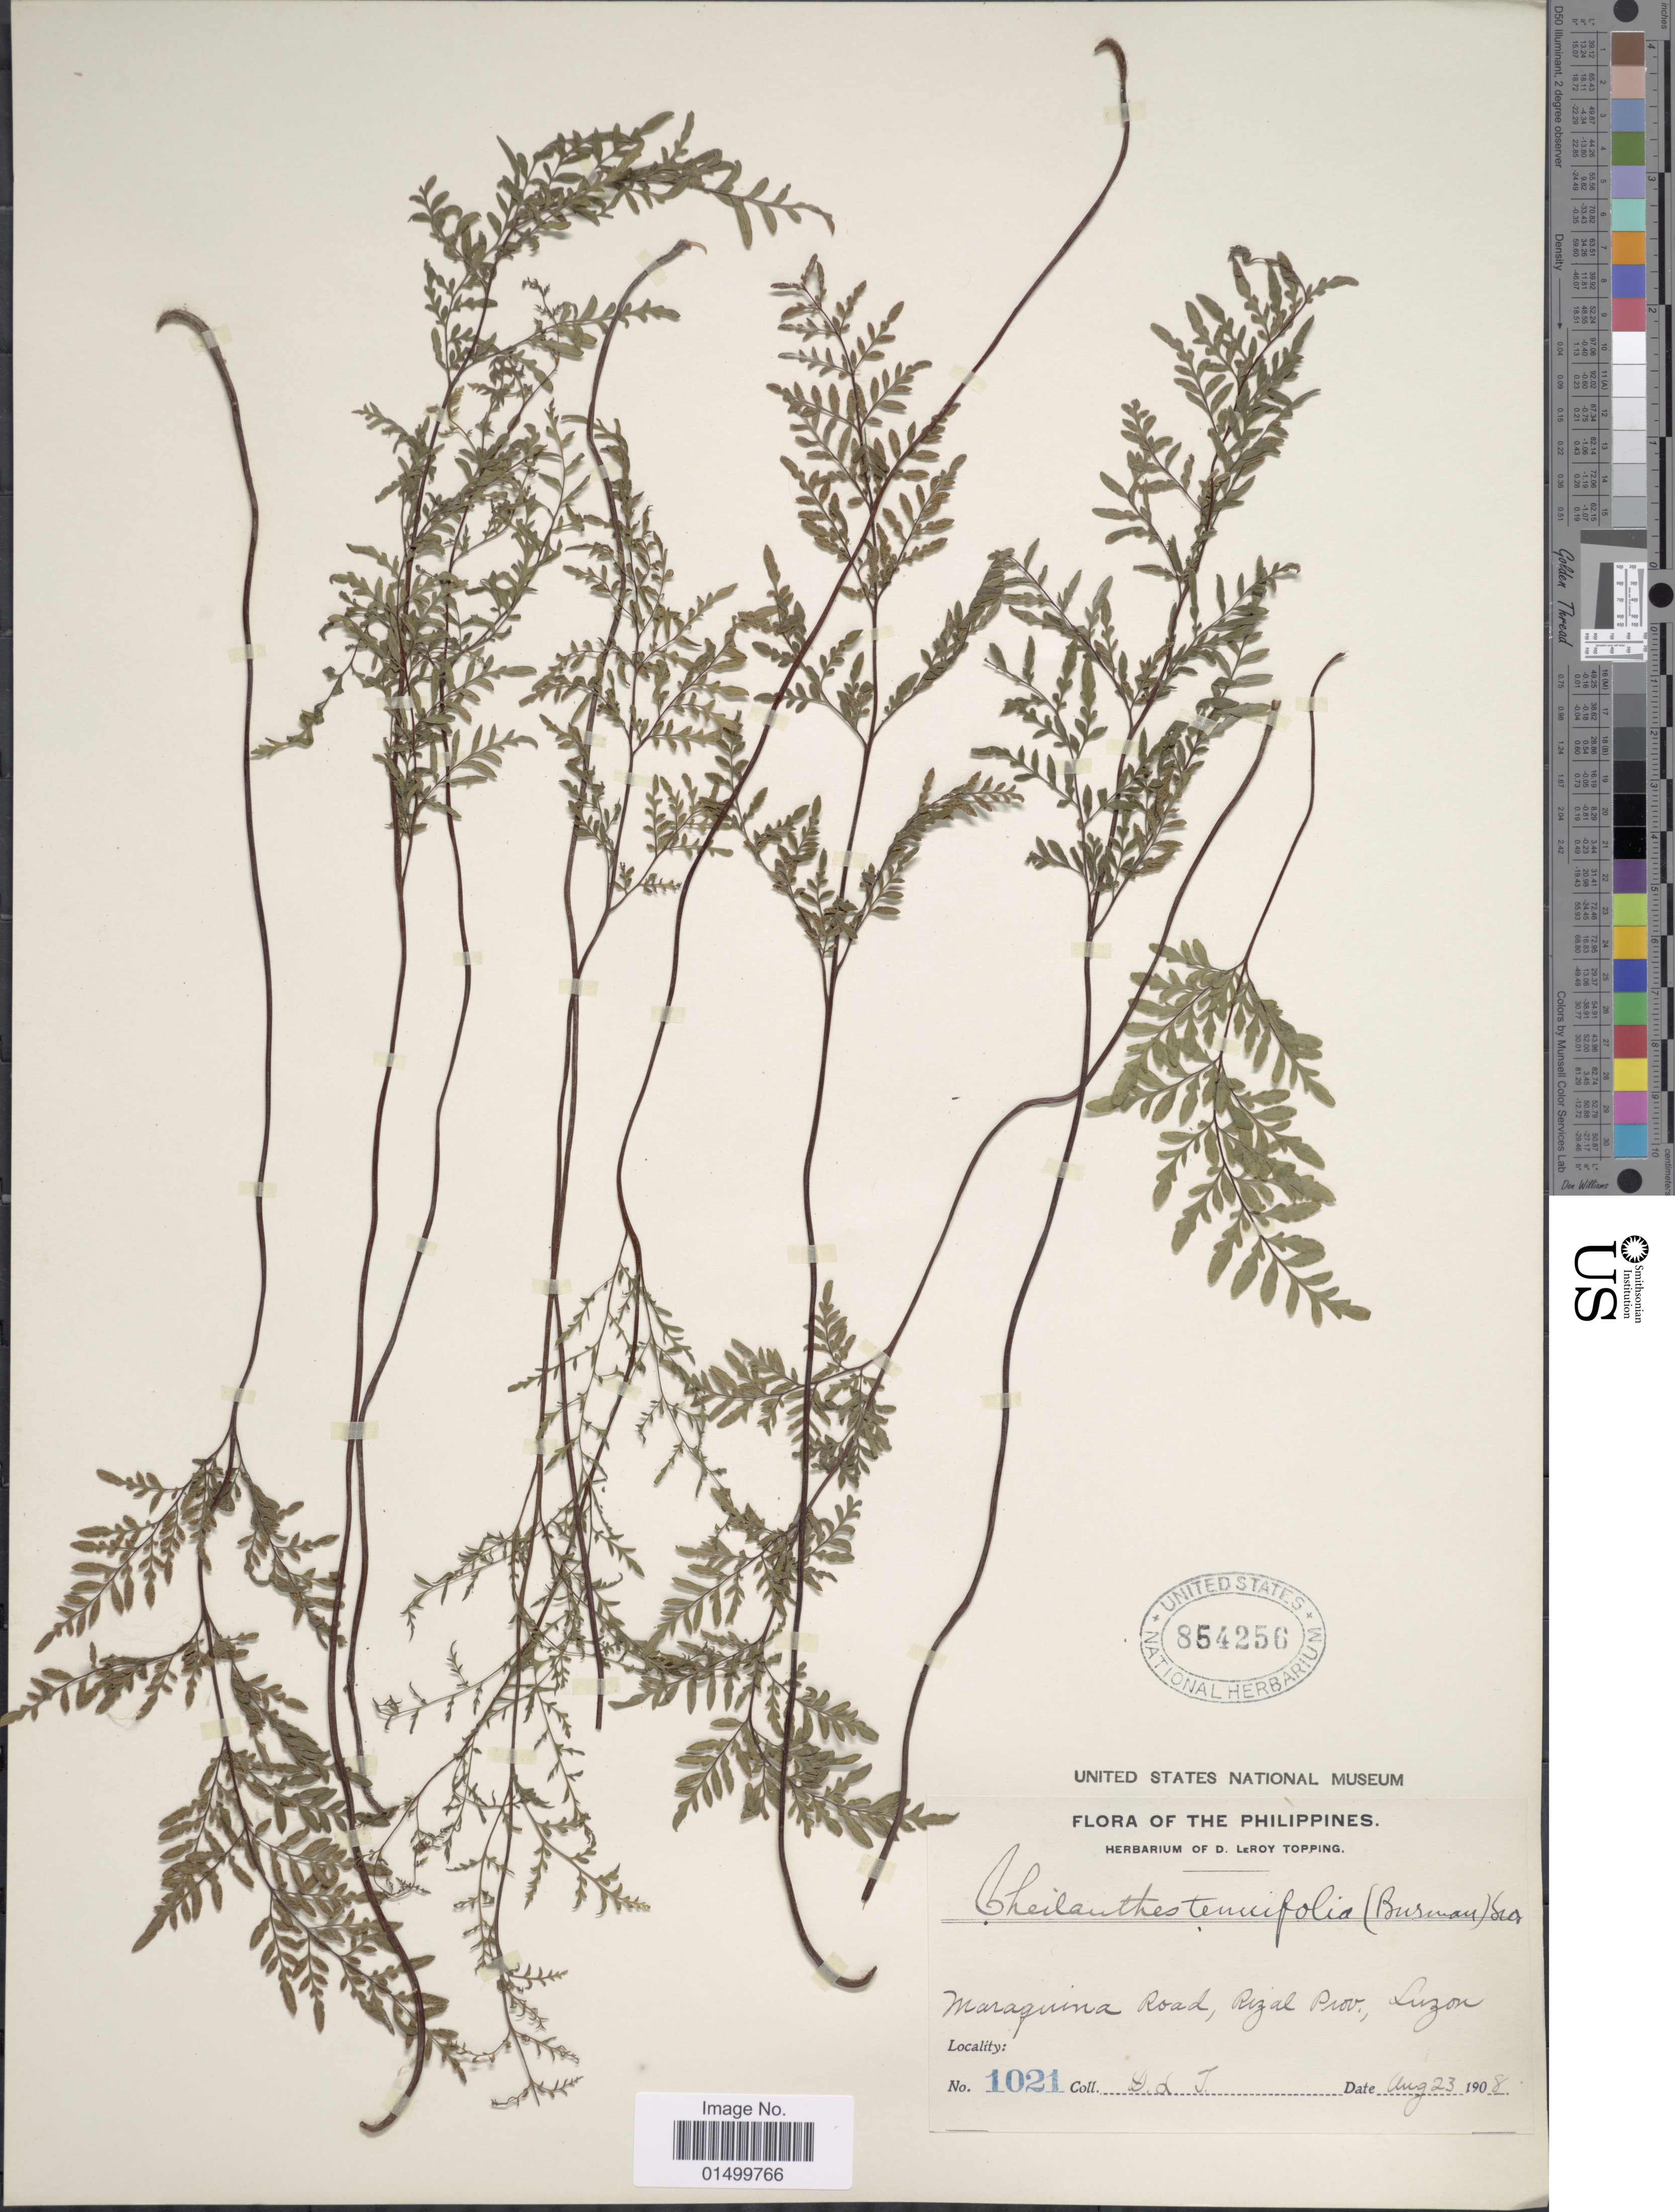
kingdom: Plantae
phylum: Tracheophyta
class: Polypodiopsida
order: Polypodiales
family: Pteridaceae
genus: Cheilanthes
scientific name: Cheilanthes tenuifolia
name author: (Burm. f.) Sw.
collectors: D. L. Topping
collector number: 1021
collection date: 1908-08-23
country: Philippines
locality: Maraquina Road, Rizal Prov., Luzon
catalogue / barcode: US 854256